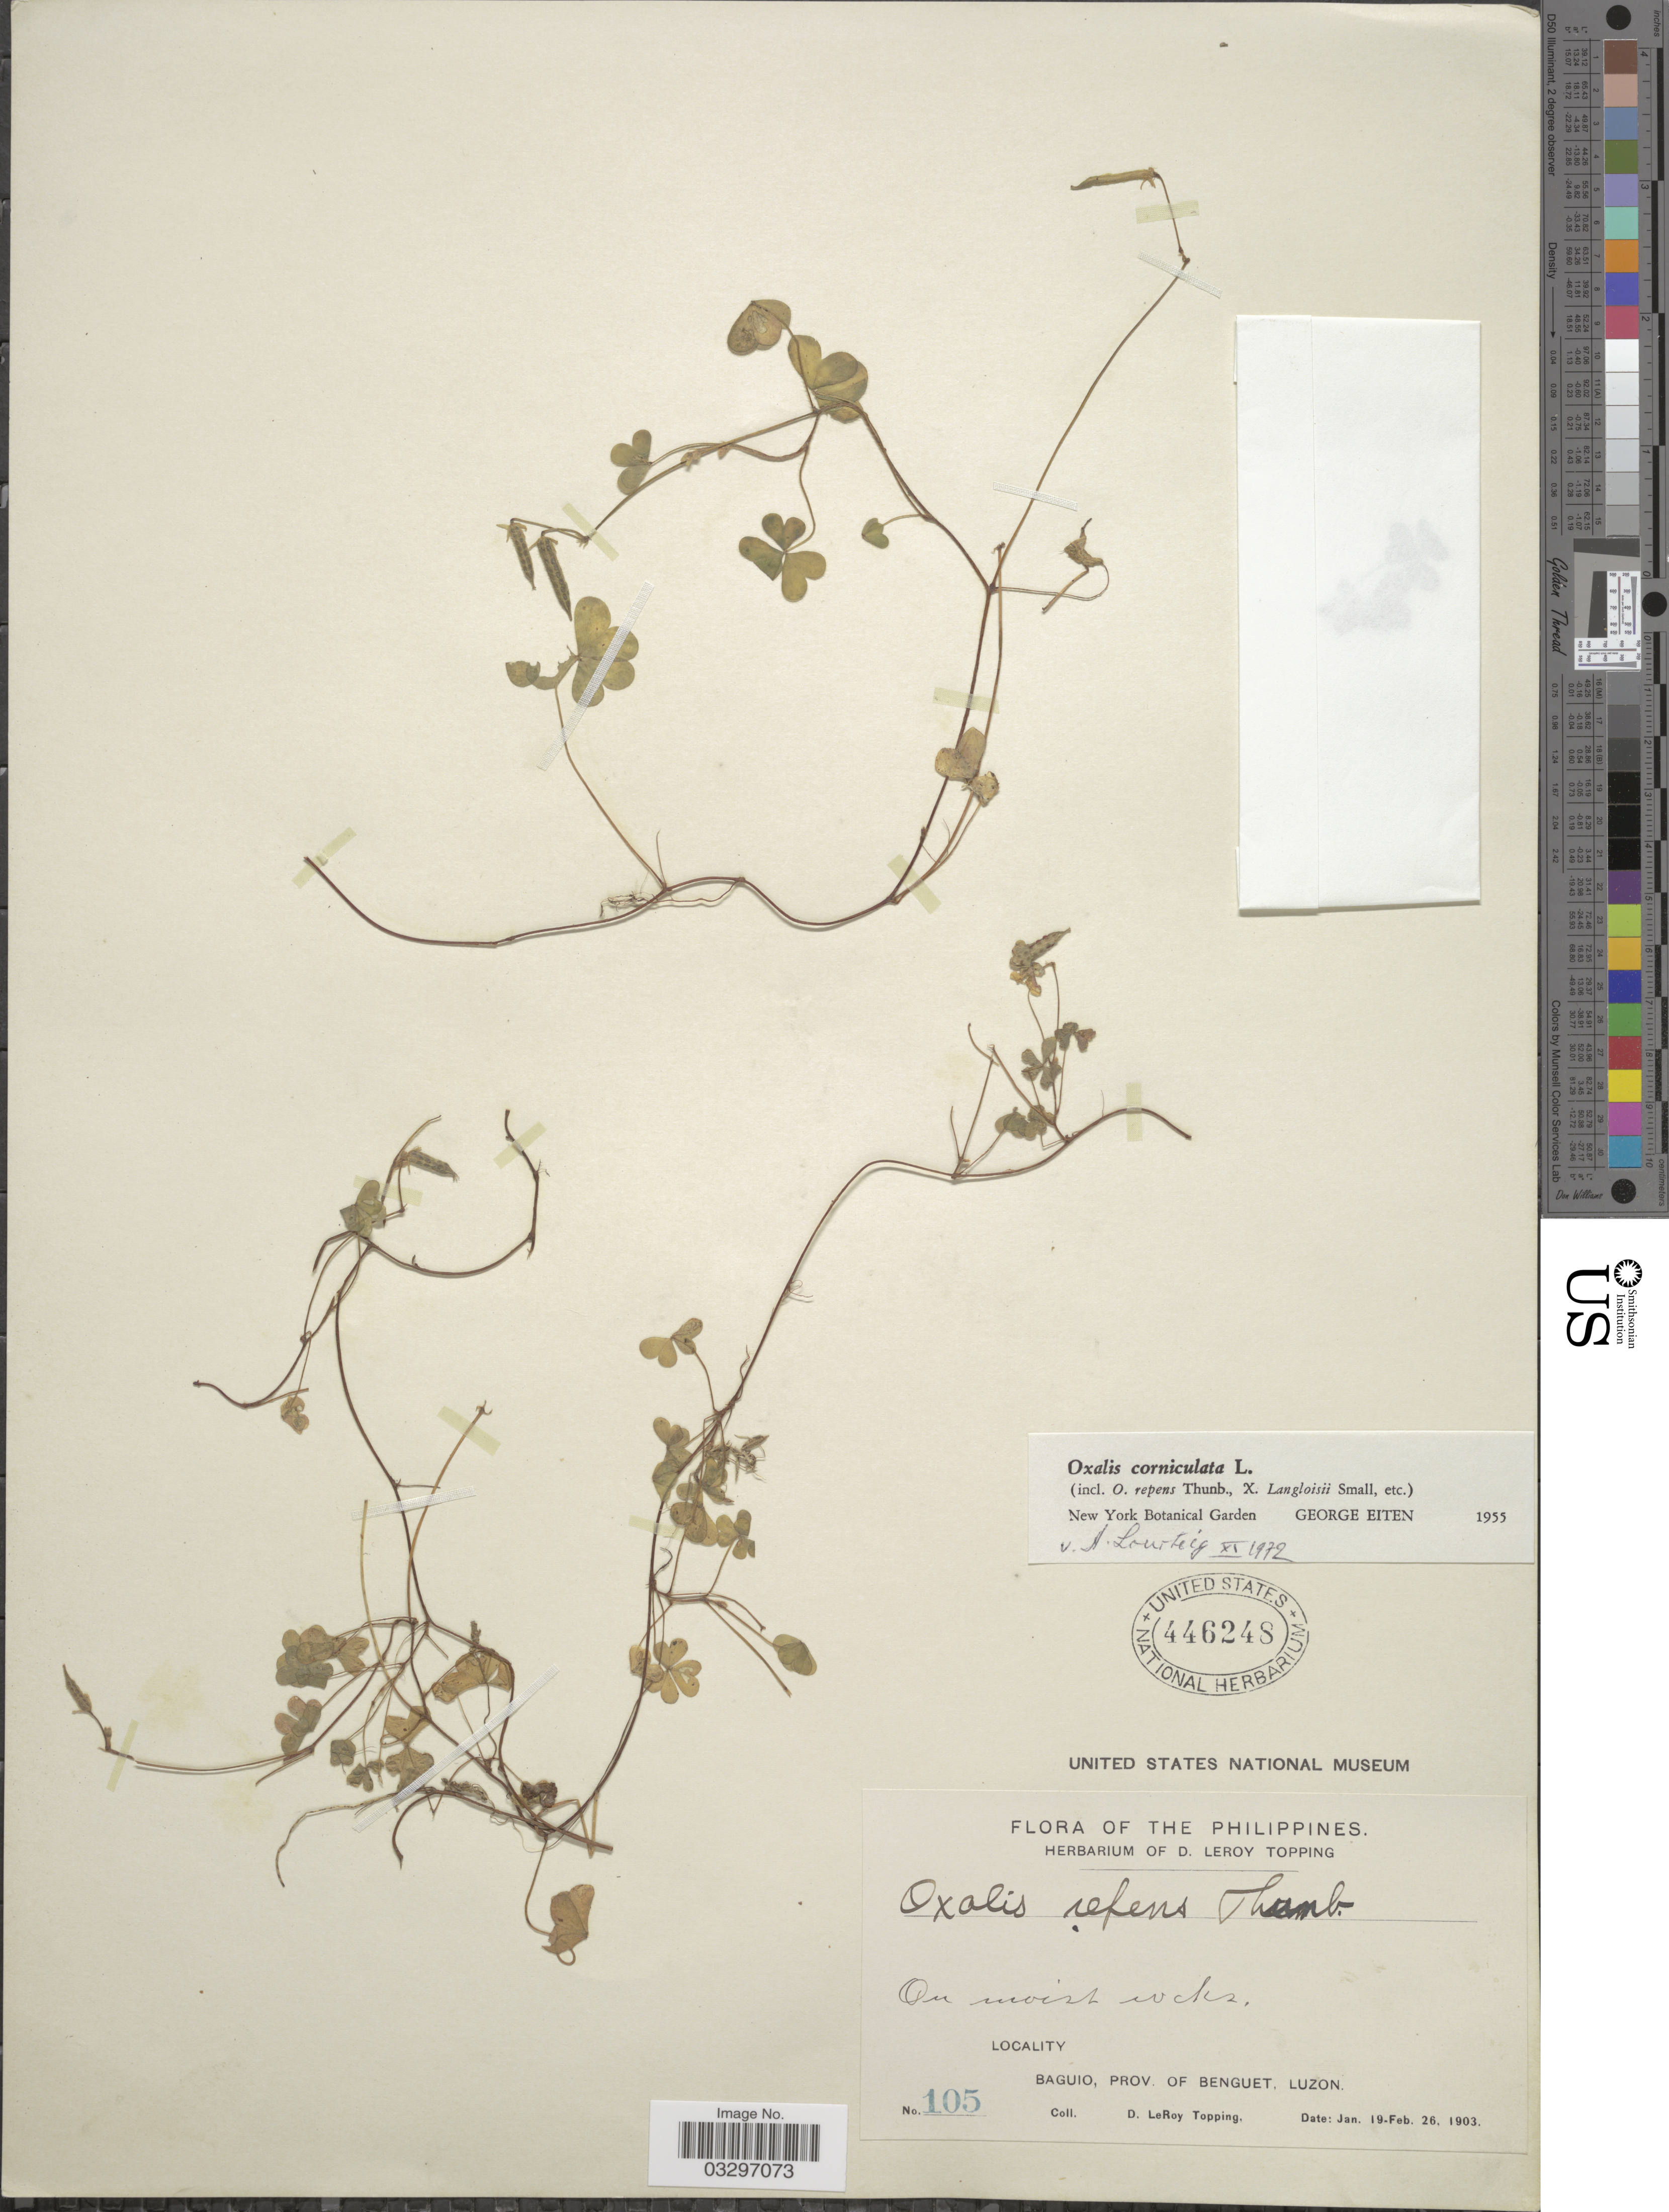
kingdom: Plantae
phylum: Tracheophyta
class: Magnoliopsida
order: Oxalidales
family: Oxalidaceae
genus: Oxalis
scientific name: Oxalis corniculata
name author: L.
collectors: D. L. Topping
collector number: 105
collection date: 1903-01-19/1903-02-26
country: Philippines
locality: Baguio, Prov. of Benguet, Luzon.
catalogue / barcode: US 446248